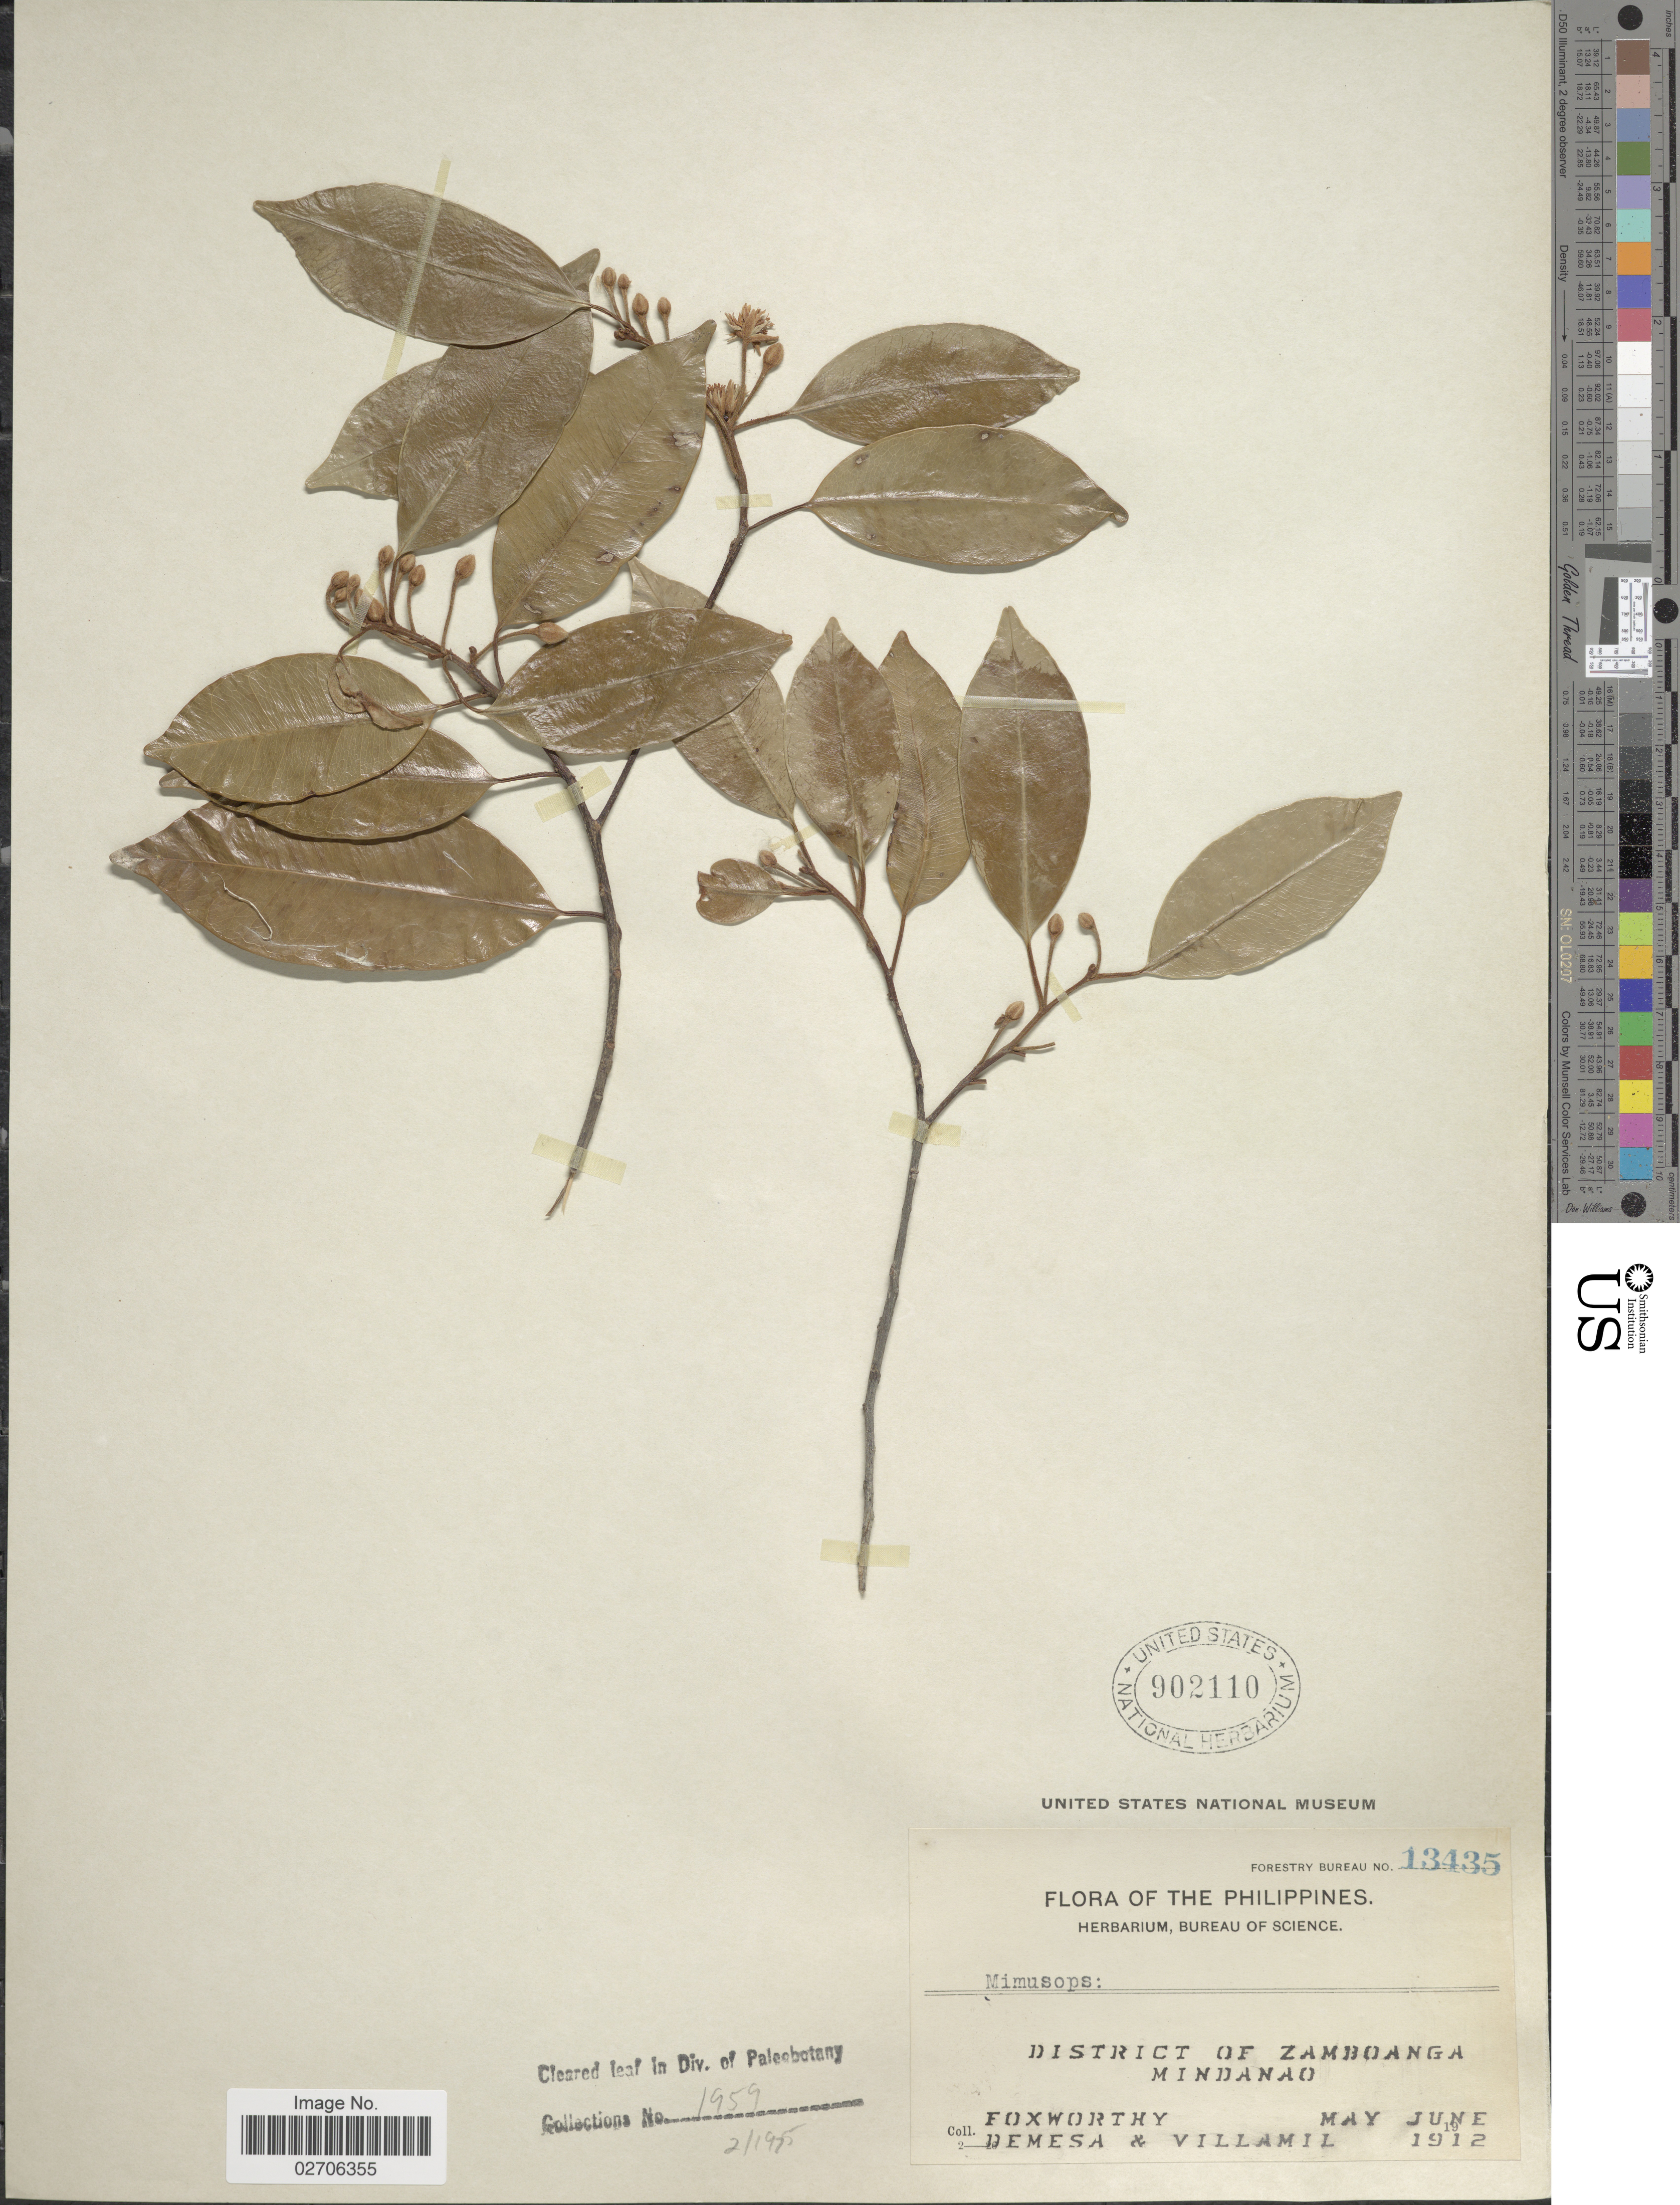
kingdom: Plantae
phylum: Tracheophyta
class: Magnoliopsida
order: Ericales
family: Sapotaceae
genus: Mimusops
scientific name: Mimusops djave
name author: Engl.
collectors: Foxworthy, Demesa & Villamil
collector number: Forestry Bureau13435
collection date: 1912-05/1912-06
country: Philippines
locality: District of Zamboanga. Mindanao.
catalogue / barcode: US 902110